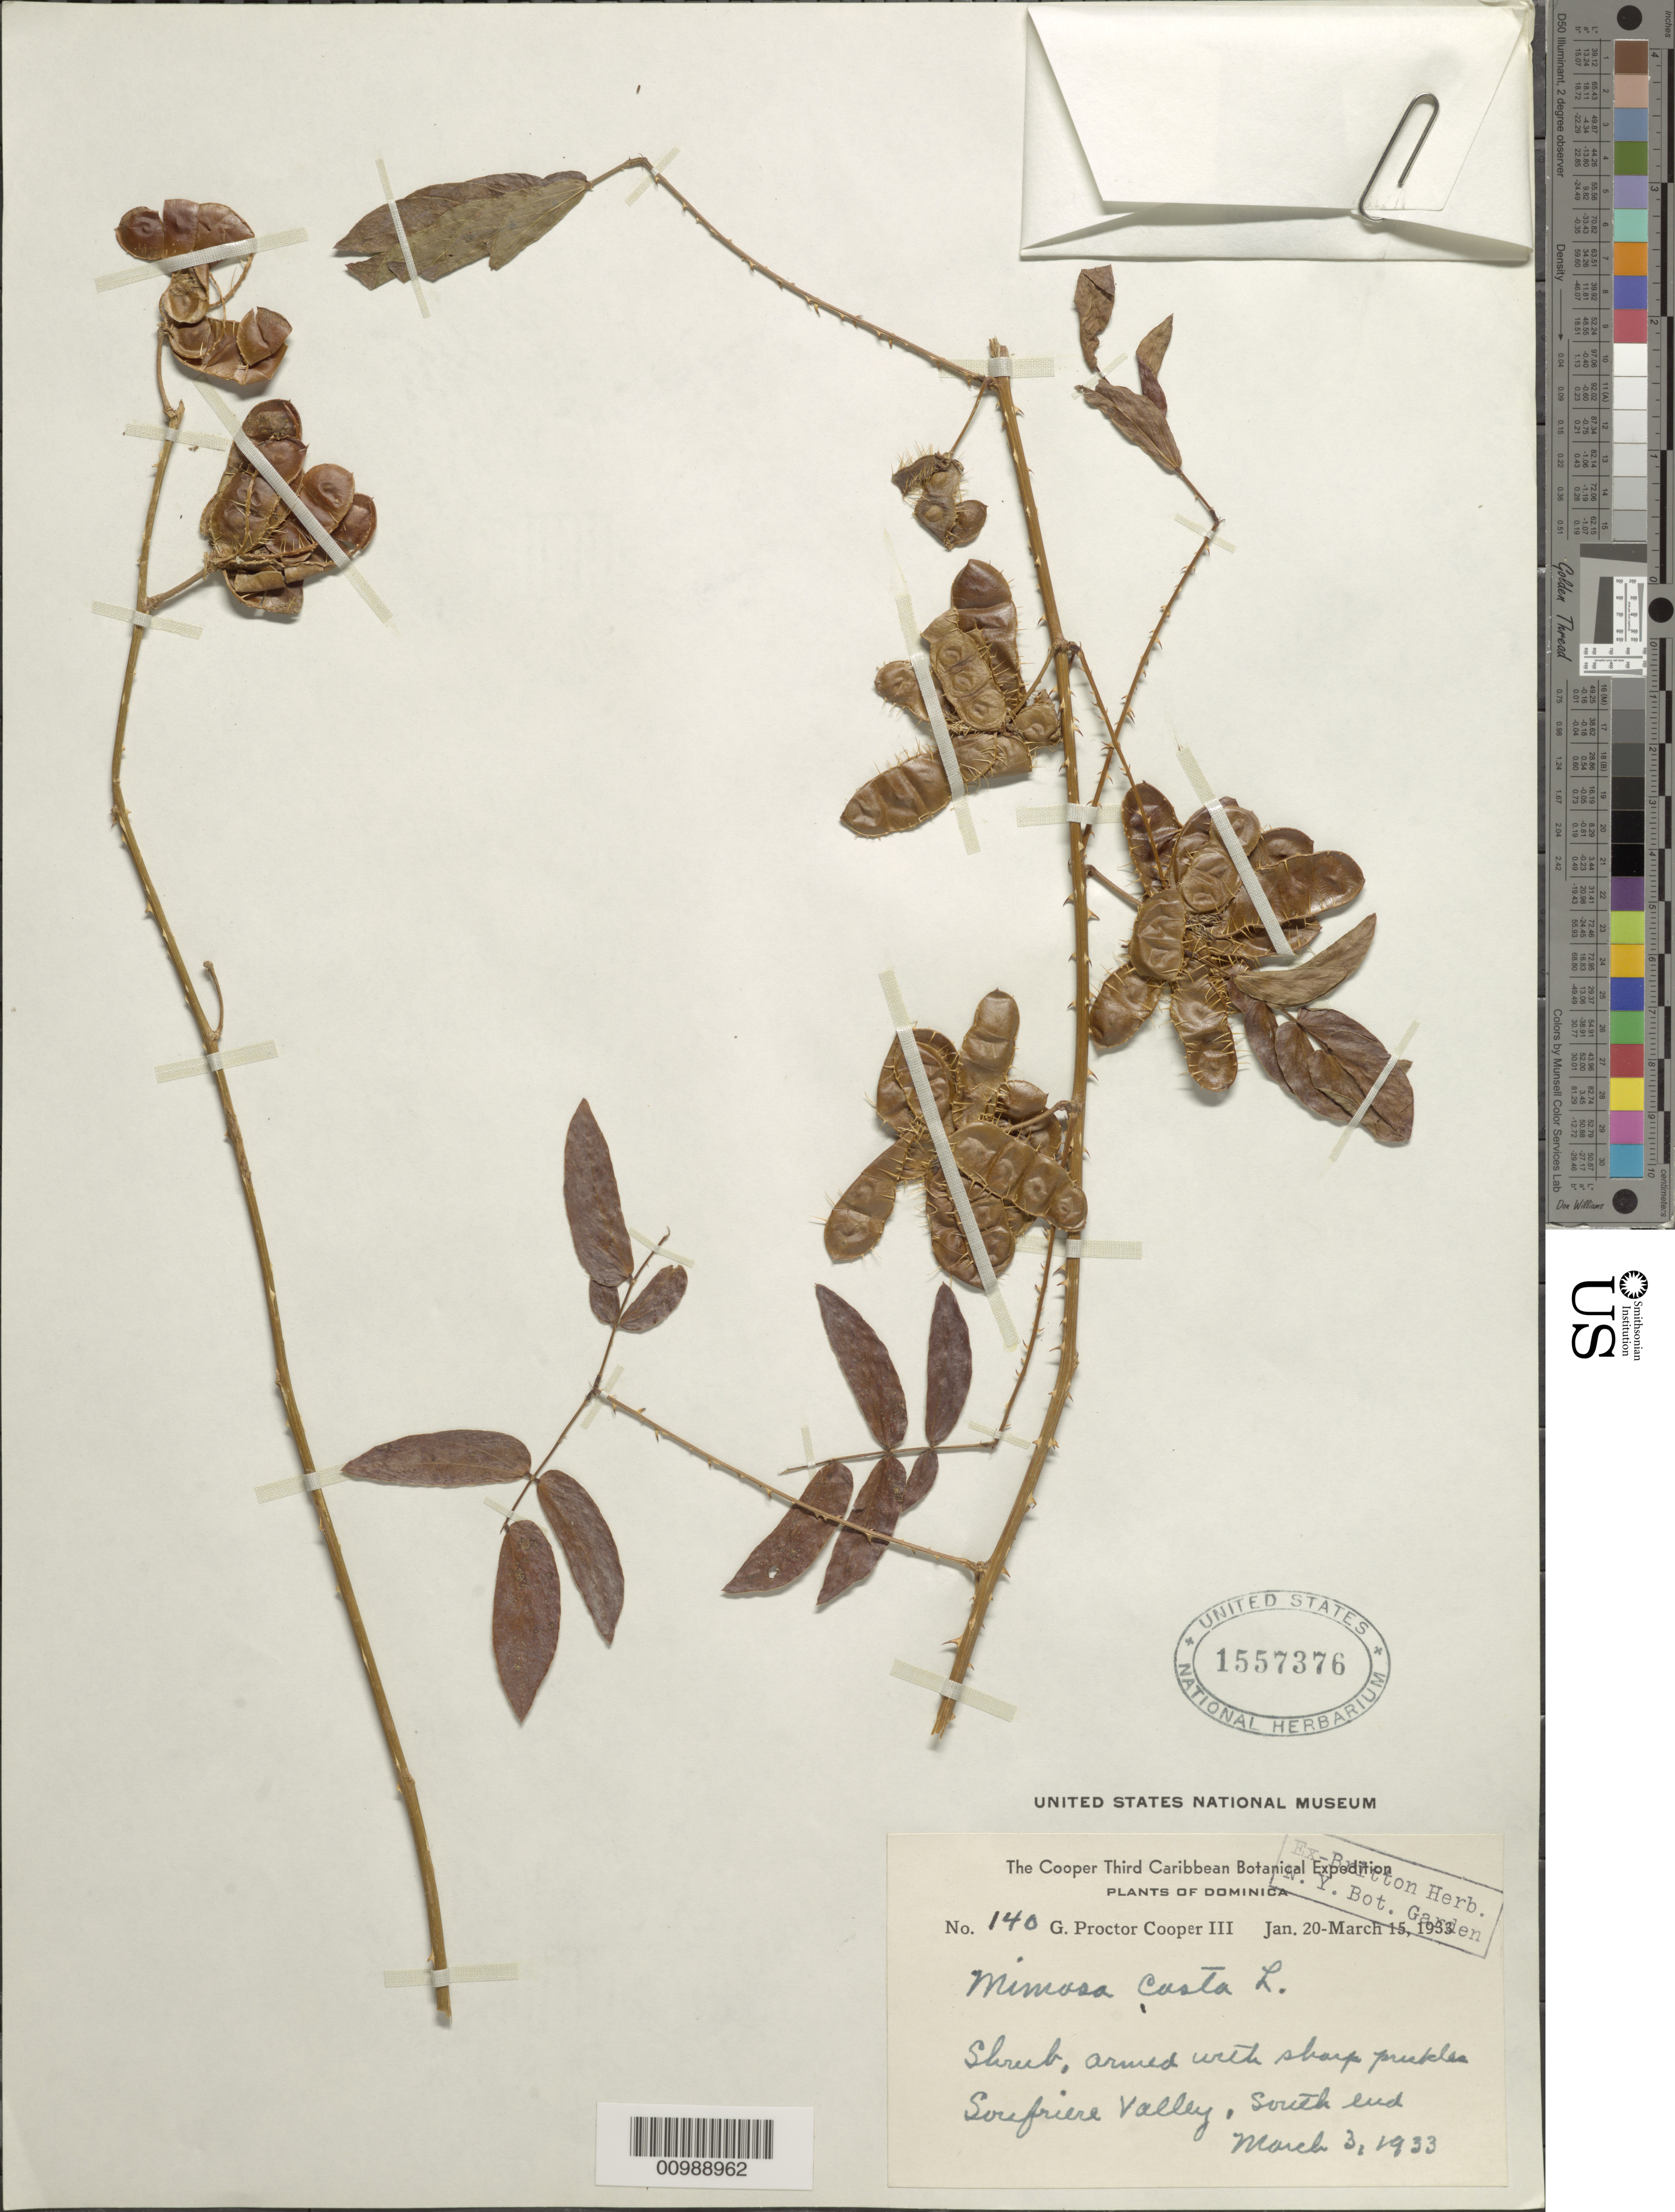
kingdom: Plantae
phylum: Tracheophyta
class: Magnoliopsida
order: Fabales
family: Fabaceae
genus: Mimosa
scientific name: Mimosa casta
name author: L.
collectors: G. Cooper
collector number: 140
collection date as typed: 20 Jan 1933 to 15 Mar 1933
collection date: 1933-01-20/1933-03-15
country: Dominica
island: Dominica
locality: Soufriere Valley, South End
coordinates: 0 N, 0 E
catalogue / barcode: US 1557376